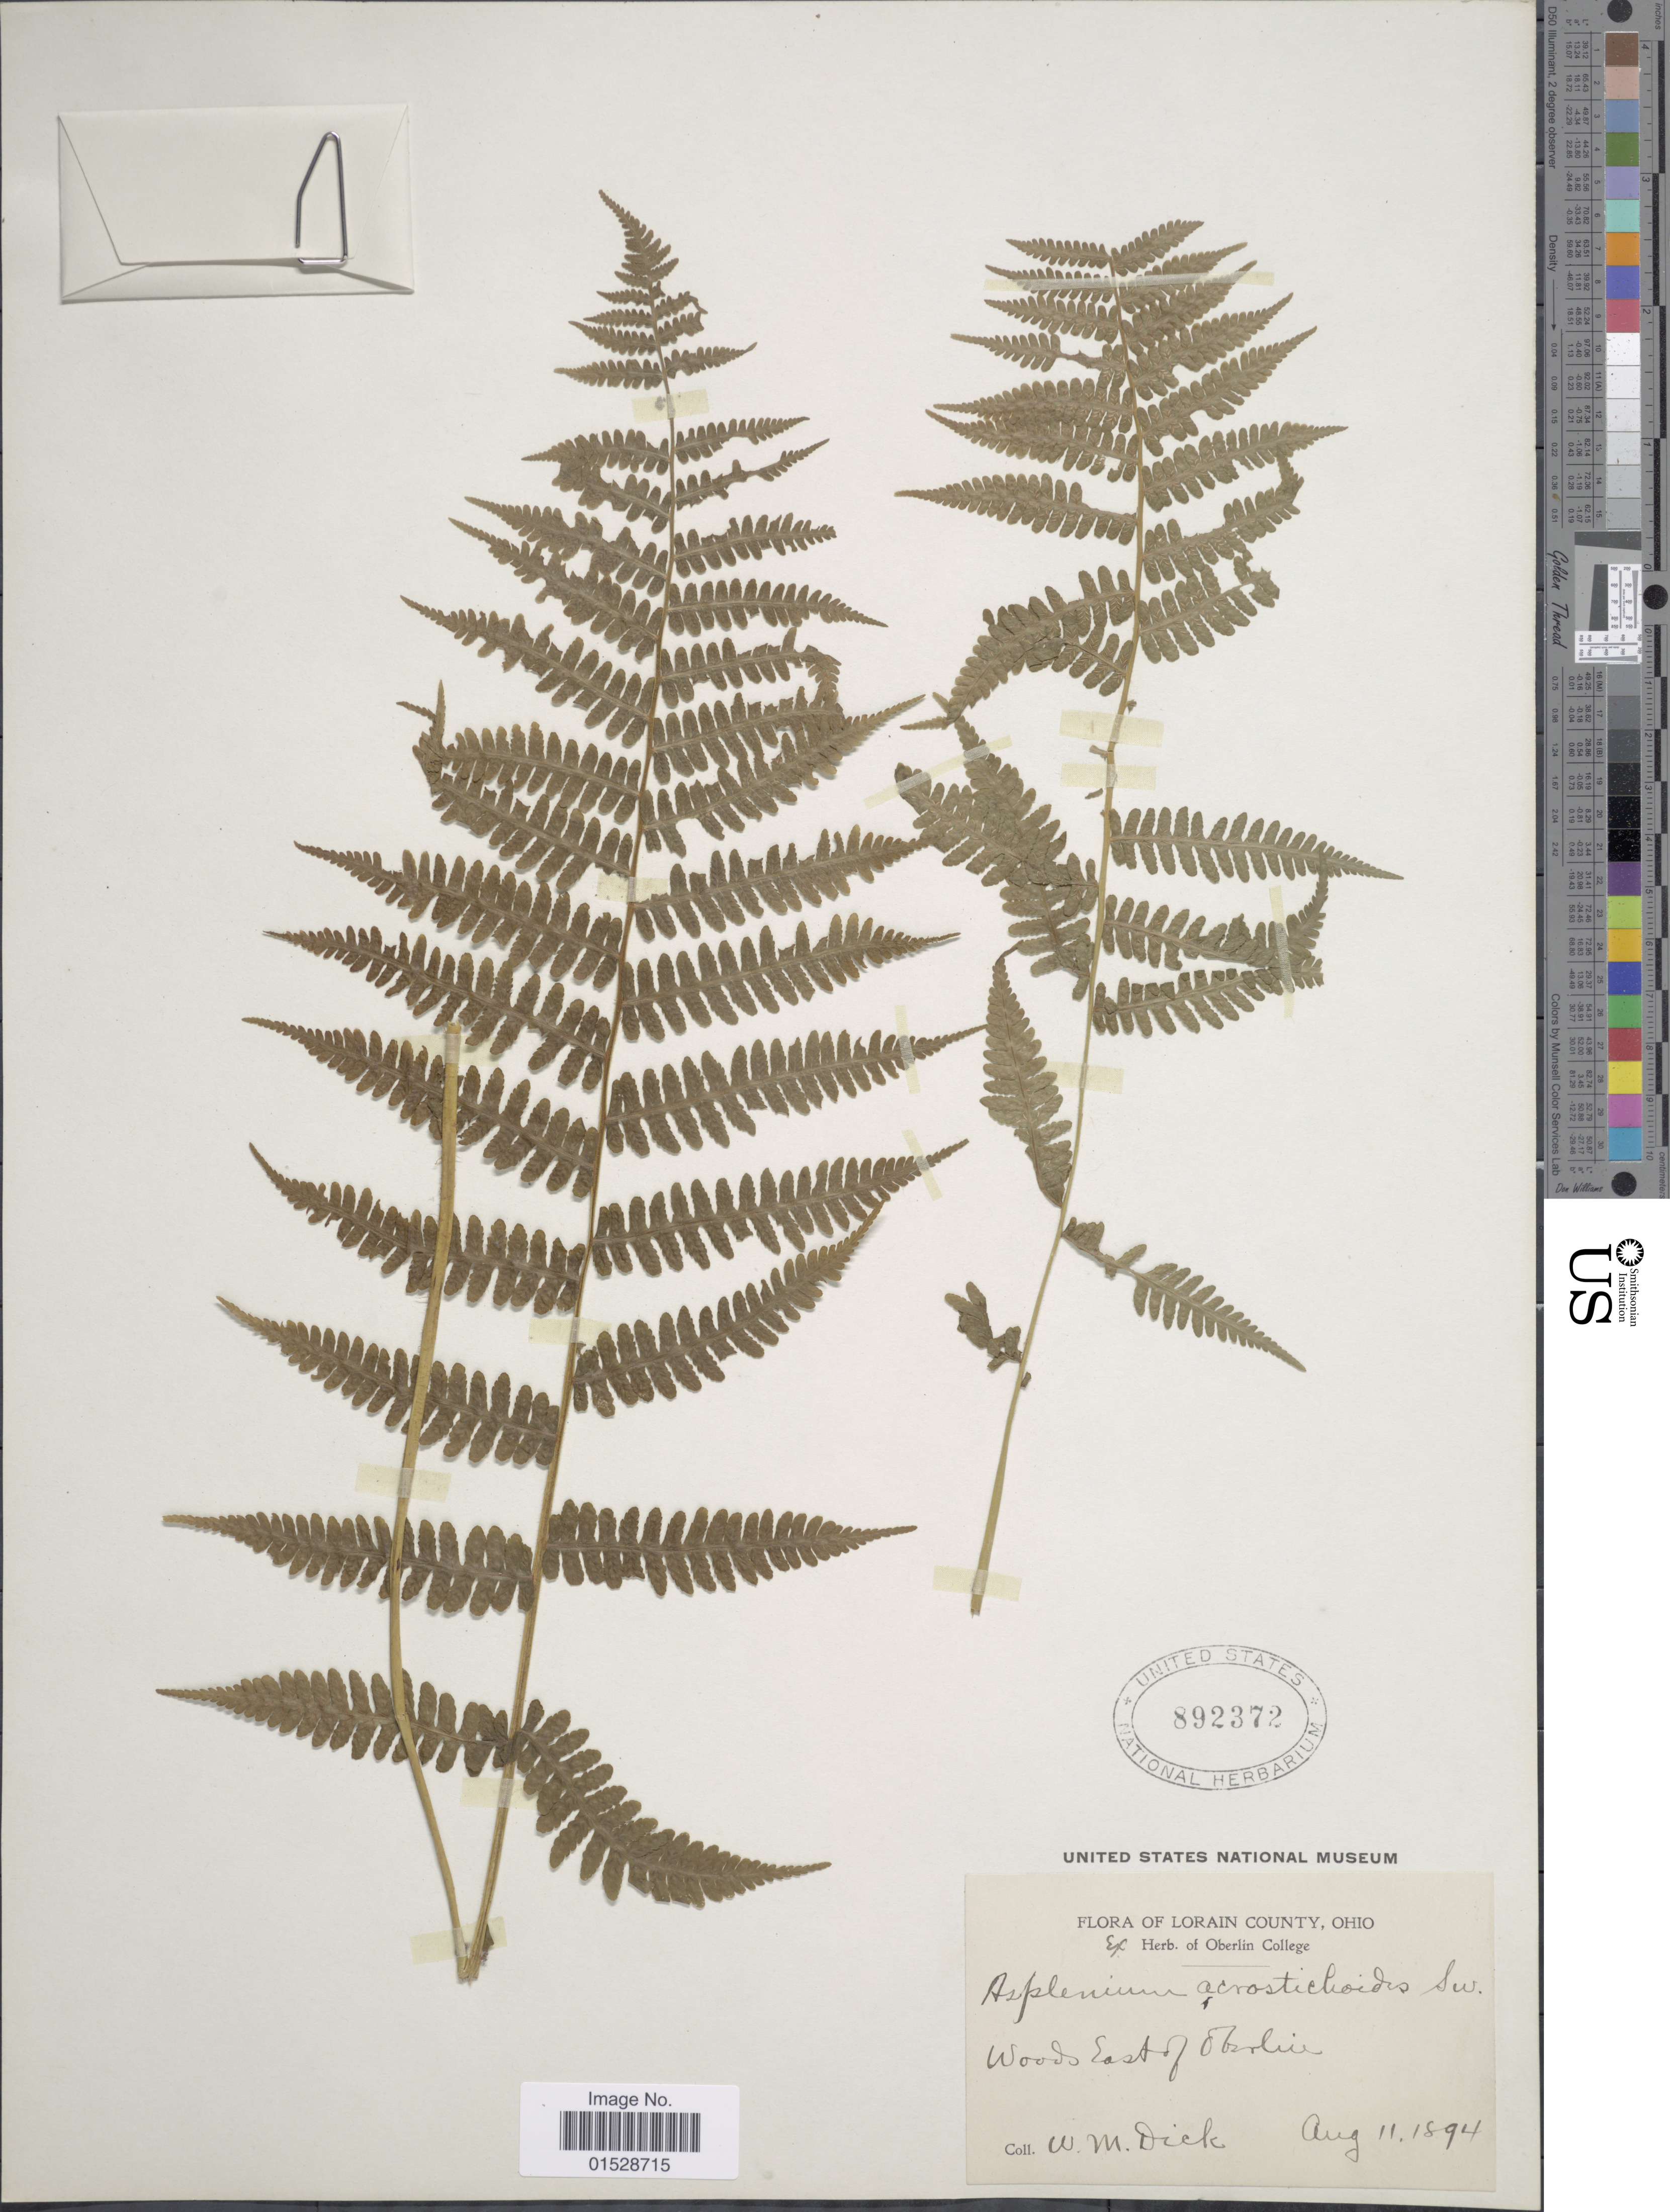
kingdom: Plantae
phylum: Tracheophyta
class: Polypodiopsida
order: Polypodiales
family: Athyriaceae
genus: Deparia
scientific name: Deparia acrostichoides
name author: (Sw.) M. Kato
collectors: W. Dick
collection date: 1894-08-11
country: United States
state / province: Ohio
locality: Lorain County, Woods east of Oberlin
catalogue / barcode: US 892372